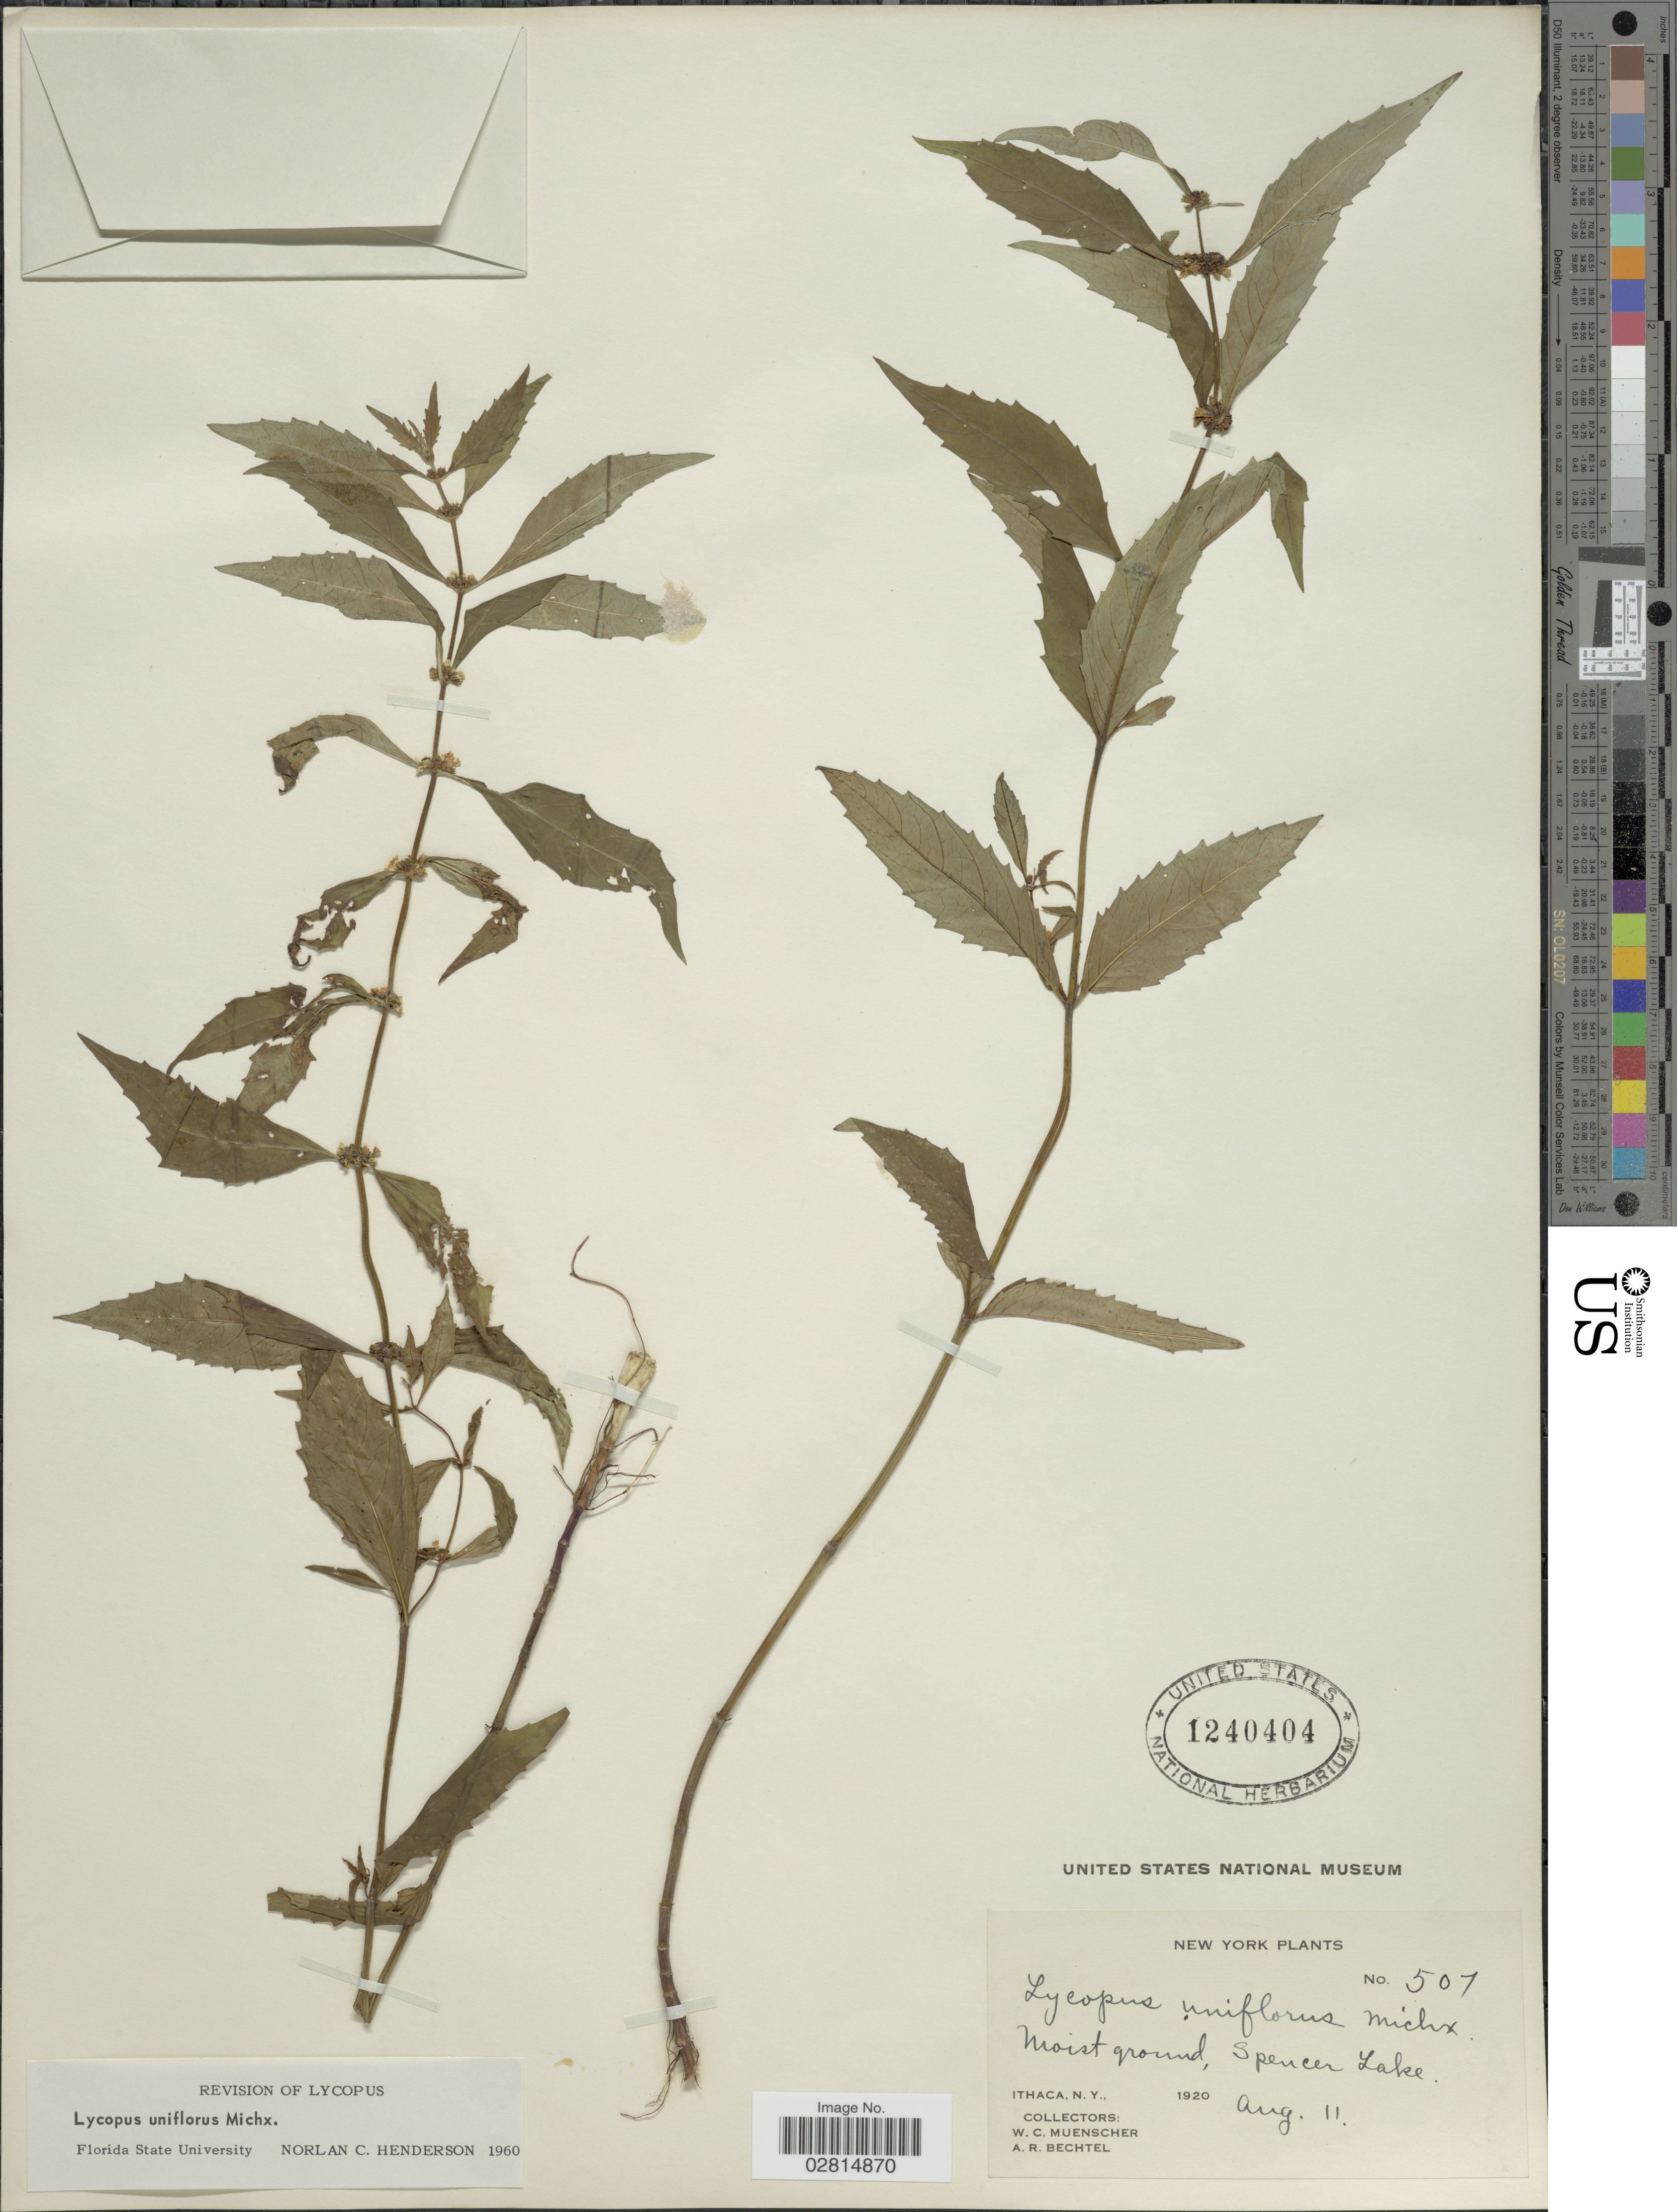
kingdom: Plantae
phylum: Tracheophyta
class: Magnoliopsida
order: Lamiales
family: Lamiaceae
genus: Lycopus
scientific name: Lycopus uniflorus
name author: Michx.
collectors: W. Muenscher & A. Bechtel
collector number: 507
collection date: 1920-08-11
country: United States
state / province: New York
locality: Spencer Lake, Ithaca, N.Y.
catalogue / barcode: US 1240404